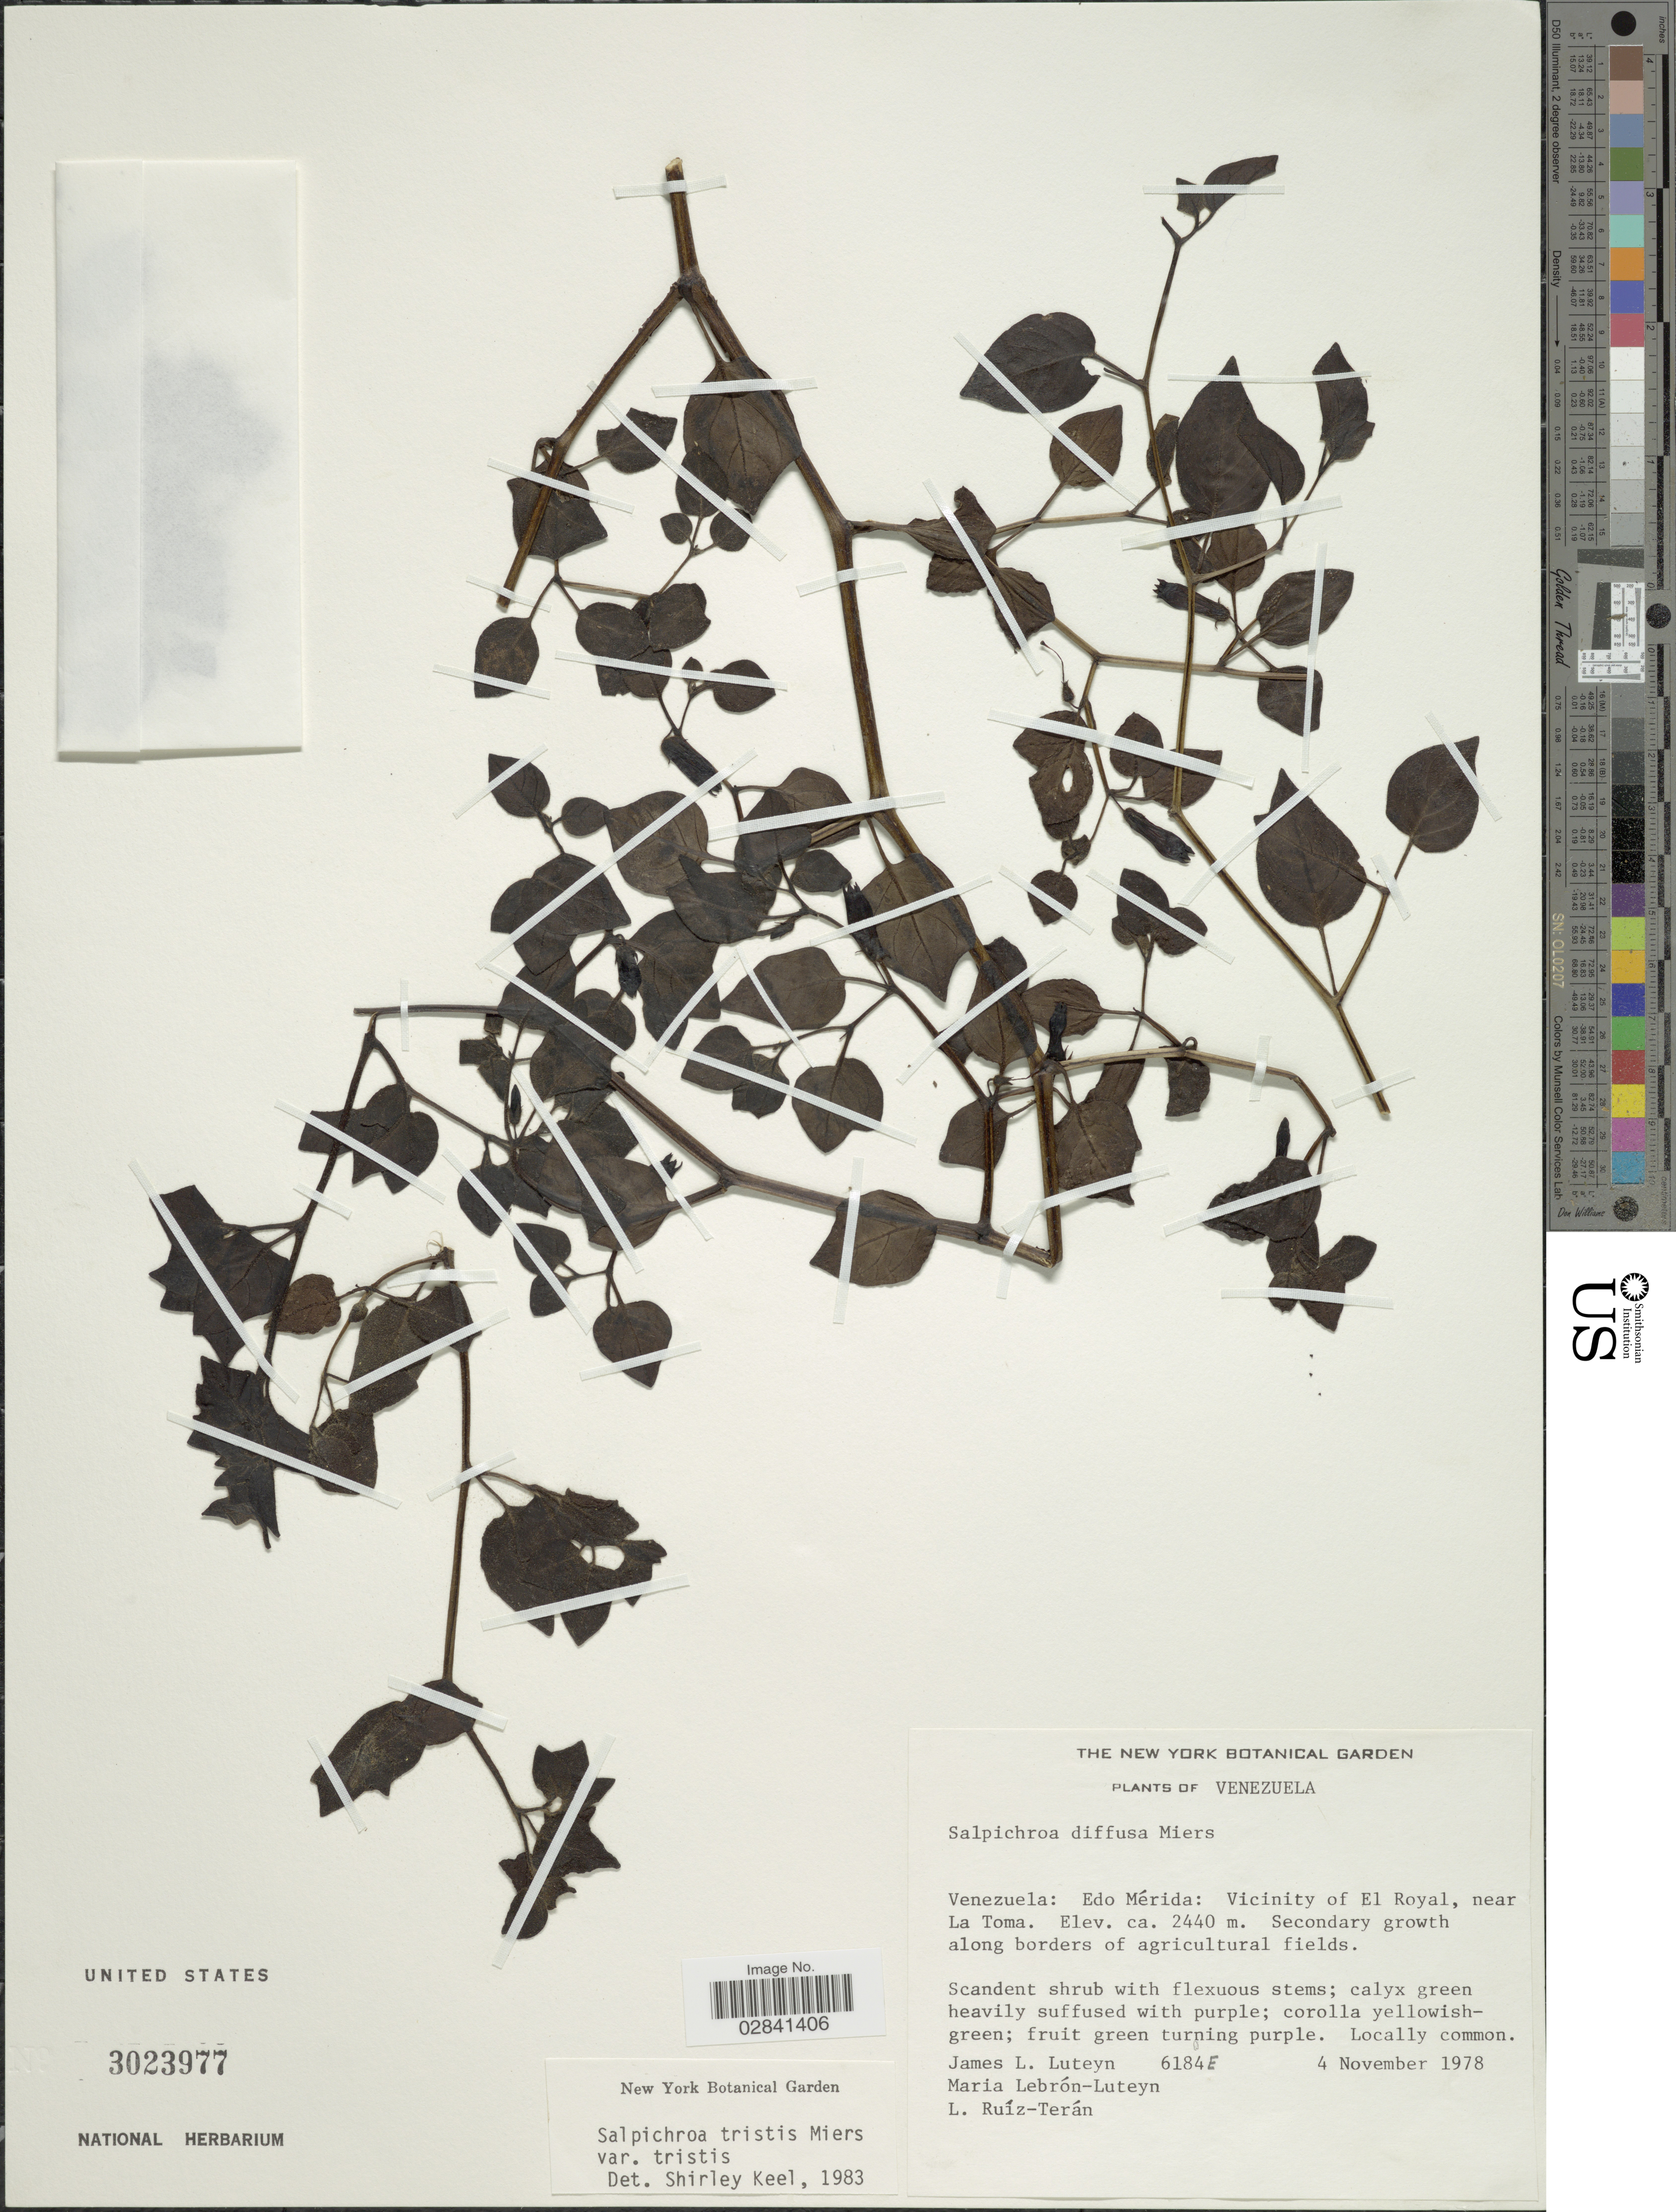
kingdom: Plantae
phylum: Tracheophyta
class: Magnoliopsida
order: Solanales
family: Solanaceae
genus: Salpichroa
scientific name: Salpichroa tristis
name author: Walp.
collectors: J. L. Luteyn, M. L. Lebrón-Luteyn & L. E. Ruíz-Terán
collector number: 6184E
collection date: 1978-11-04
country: Venezuela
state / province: Mérida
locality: Vicinity of El Royal, near La Toma. Secondary growth along borders of agricultural fields.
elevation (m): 2440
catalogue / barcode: US 3023977